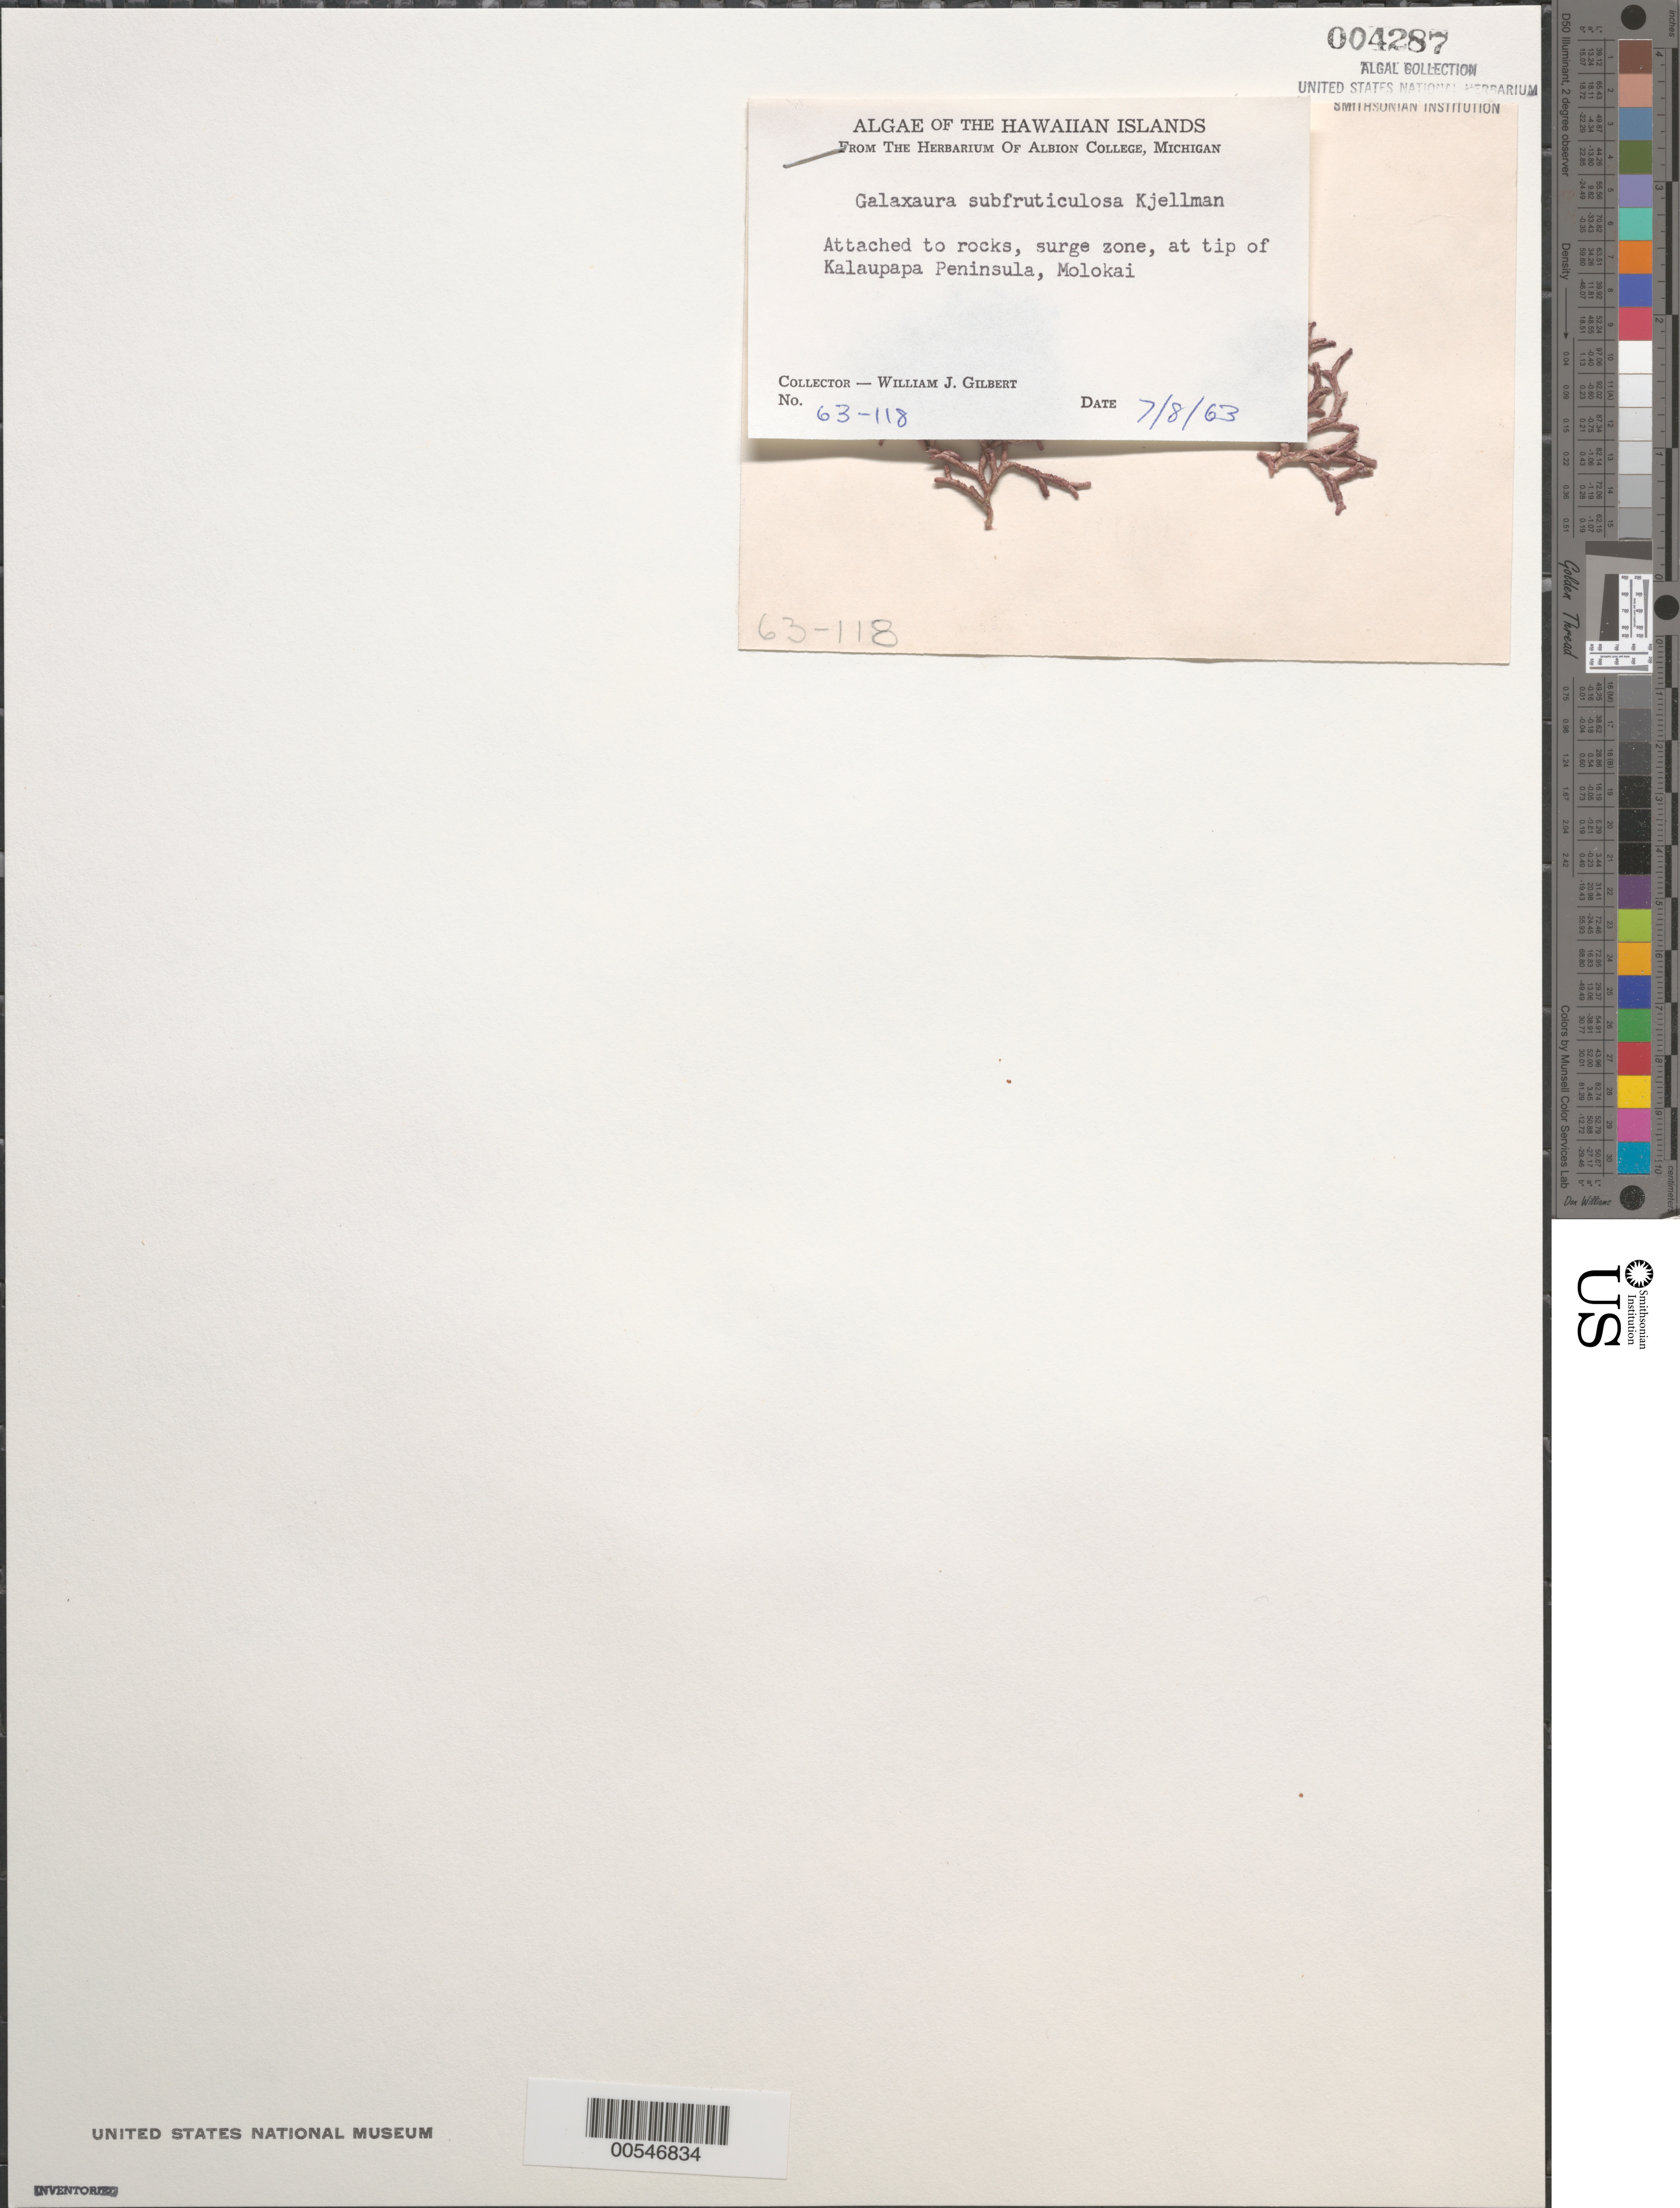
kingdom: Plantae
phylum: Rhodophyta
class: Florideophyceae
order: Nemaliales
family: Galaxauraceae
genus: Galaxaura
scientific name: Galaxaura rugosa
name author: (Ellis & Sol.) J.V.Lamouroux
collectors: W. J. Gilbert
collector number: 63-118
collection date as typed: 08 Jul 1963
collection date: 1963-07-08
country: United States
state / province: Hawaii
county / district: Maui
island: Moloka'i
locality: Tip of Kalaupapa Peninsula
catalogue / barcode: US 4287